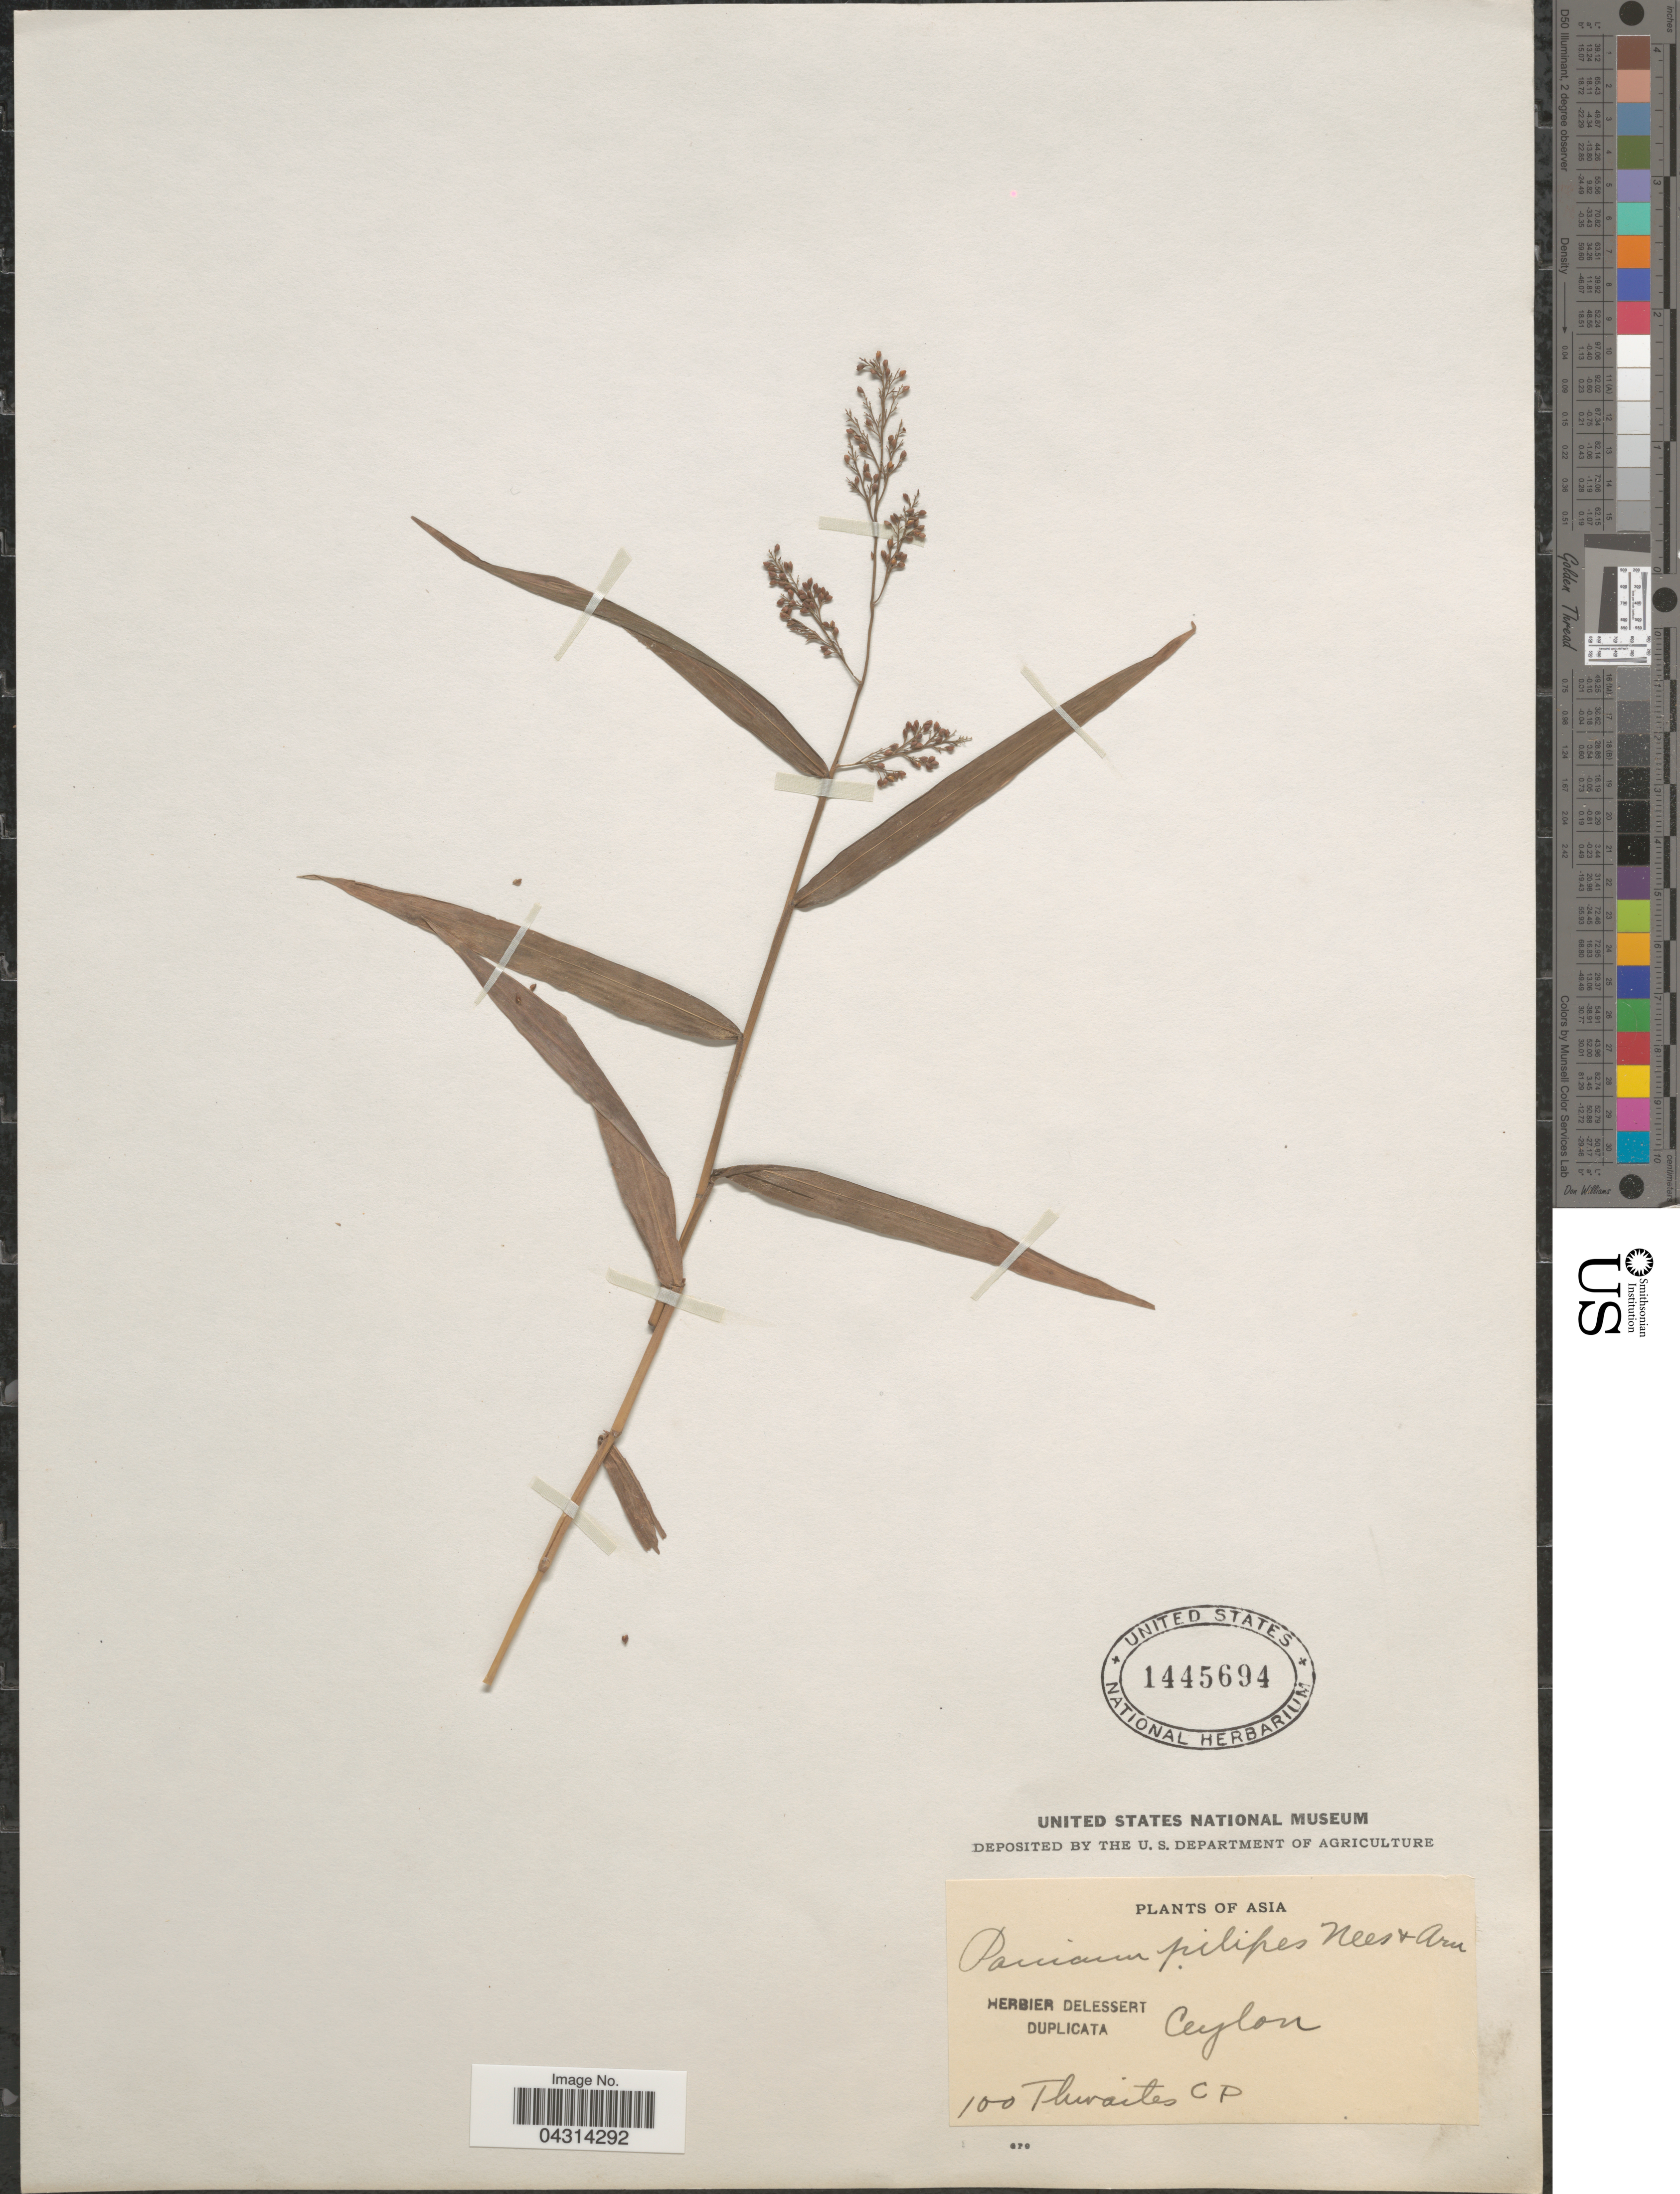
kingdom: Plantae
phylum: Tracheophyta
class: Liliopsida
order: Poales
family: Poaceae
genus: Cyrtococcum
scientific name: Cyrtococcum oxyphyllum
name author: (Steud.) Stapf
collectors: Thwaites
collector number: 100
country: Sri Lanka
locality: Ceylon. CP [unsure placement]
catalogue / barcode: US 1445694